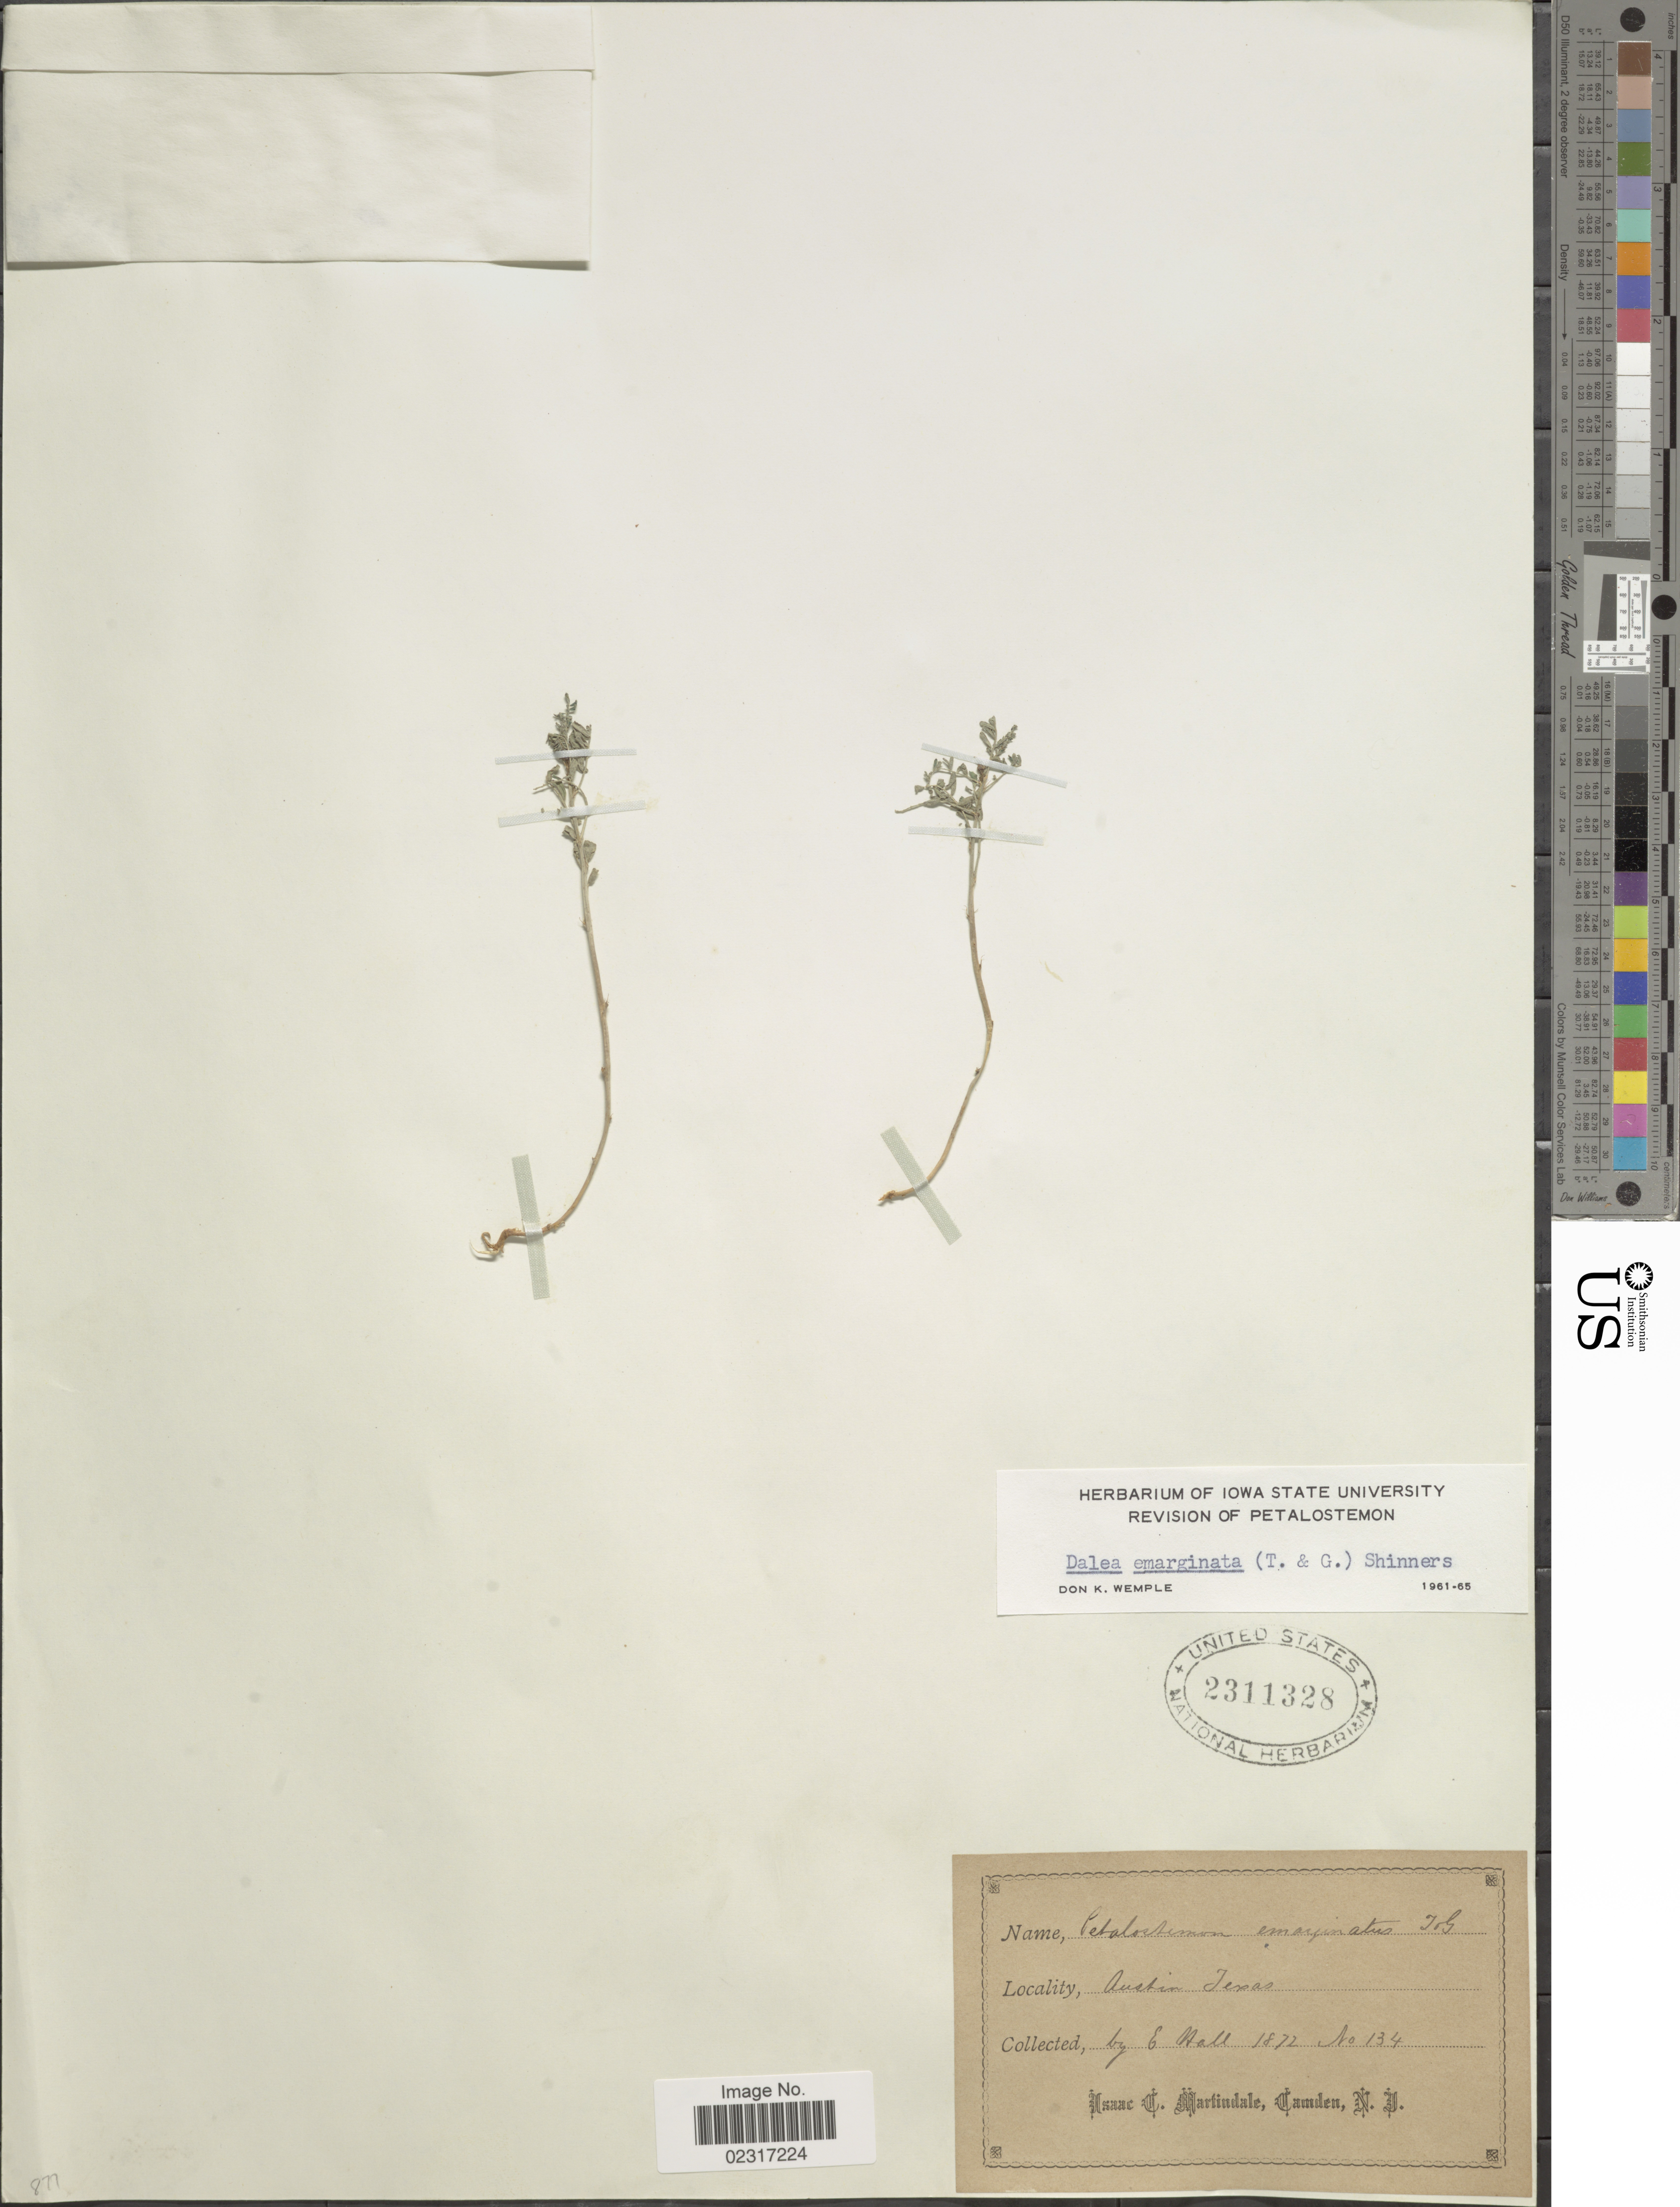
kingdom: Plantae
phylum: Tracheophyta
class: Magnoliopsida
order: Fabales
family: Fabaceae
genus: Dalea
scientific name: Dalea emarginata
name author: (Torr. & A. Gray) Shinners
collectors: E. Hall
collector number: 134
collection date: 1872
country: United States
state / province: Texas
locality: Austin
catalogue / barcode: US 2311328